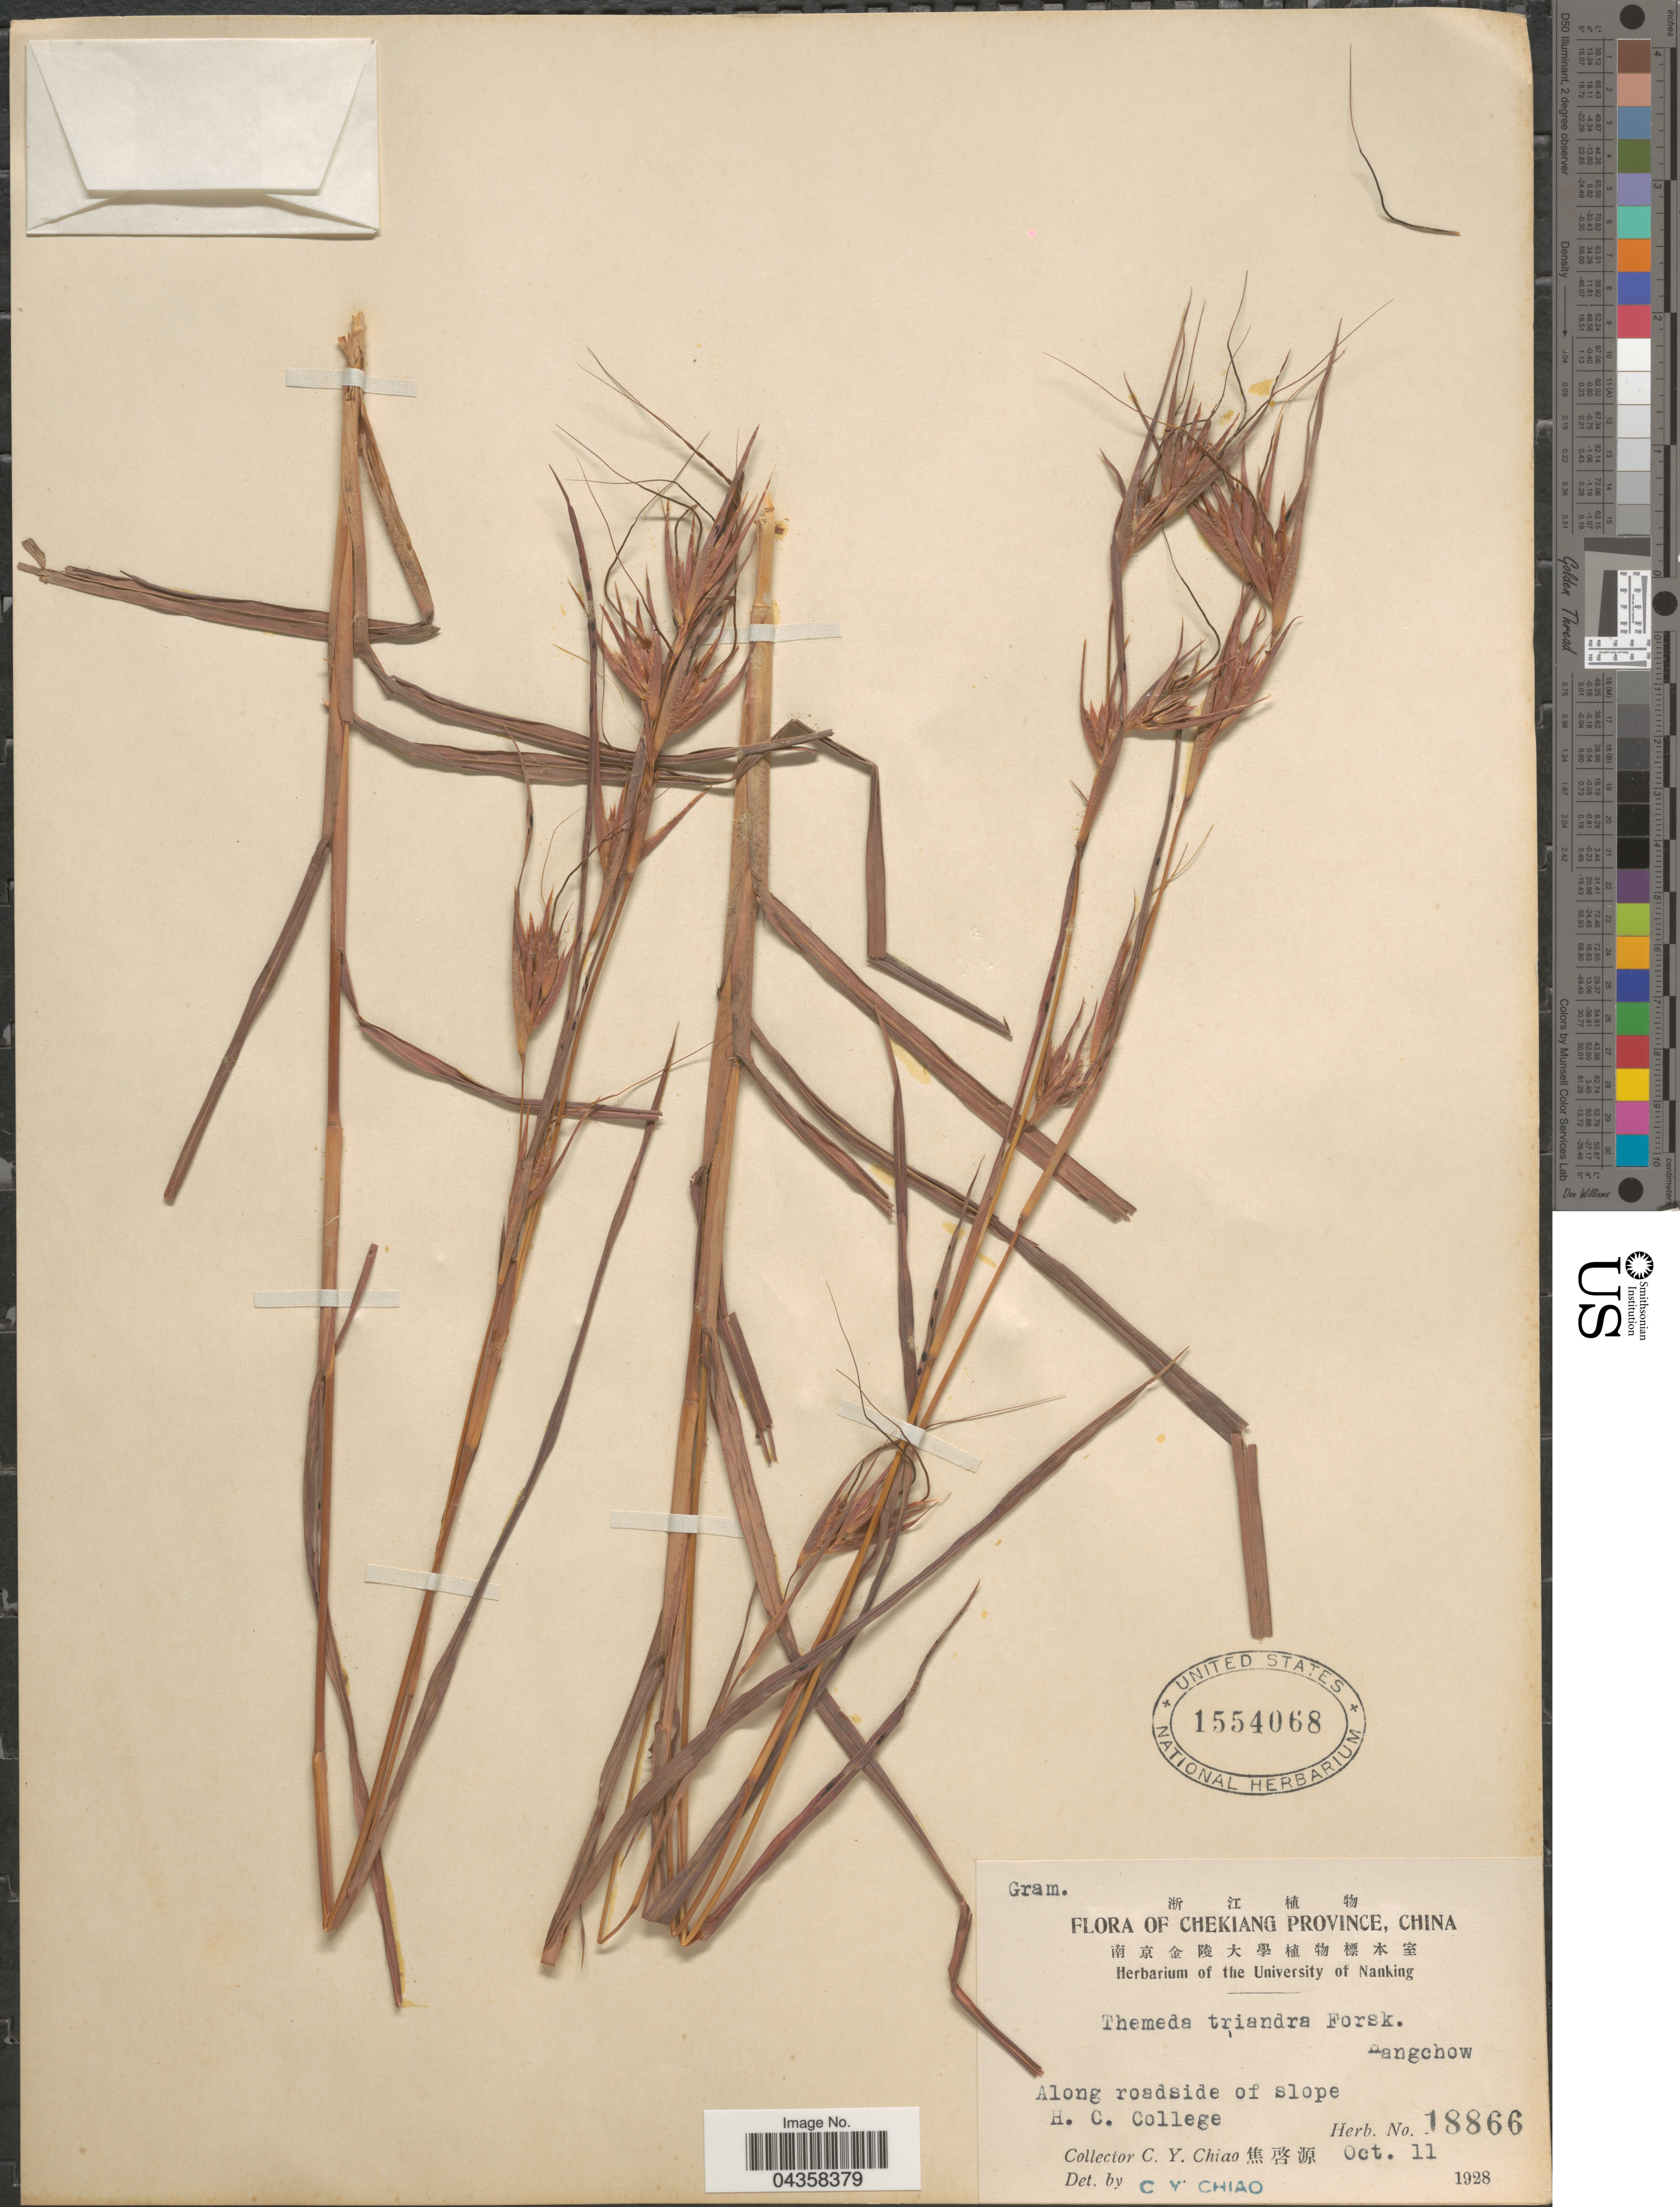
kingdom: Plantae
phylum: Tracheophyta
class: Liliopsida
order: Poales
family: Poaceae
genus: Themeda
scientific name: Themeda triandra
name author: Forssk.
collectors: C. Y. Chiao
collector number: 18866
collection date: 1928-10-11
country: China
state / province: Zhejiang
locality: Chekiang Province. Along roadside of slope. H. C. College.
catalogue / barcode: US 1554068